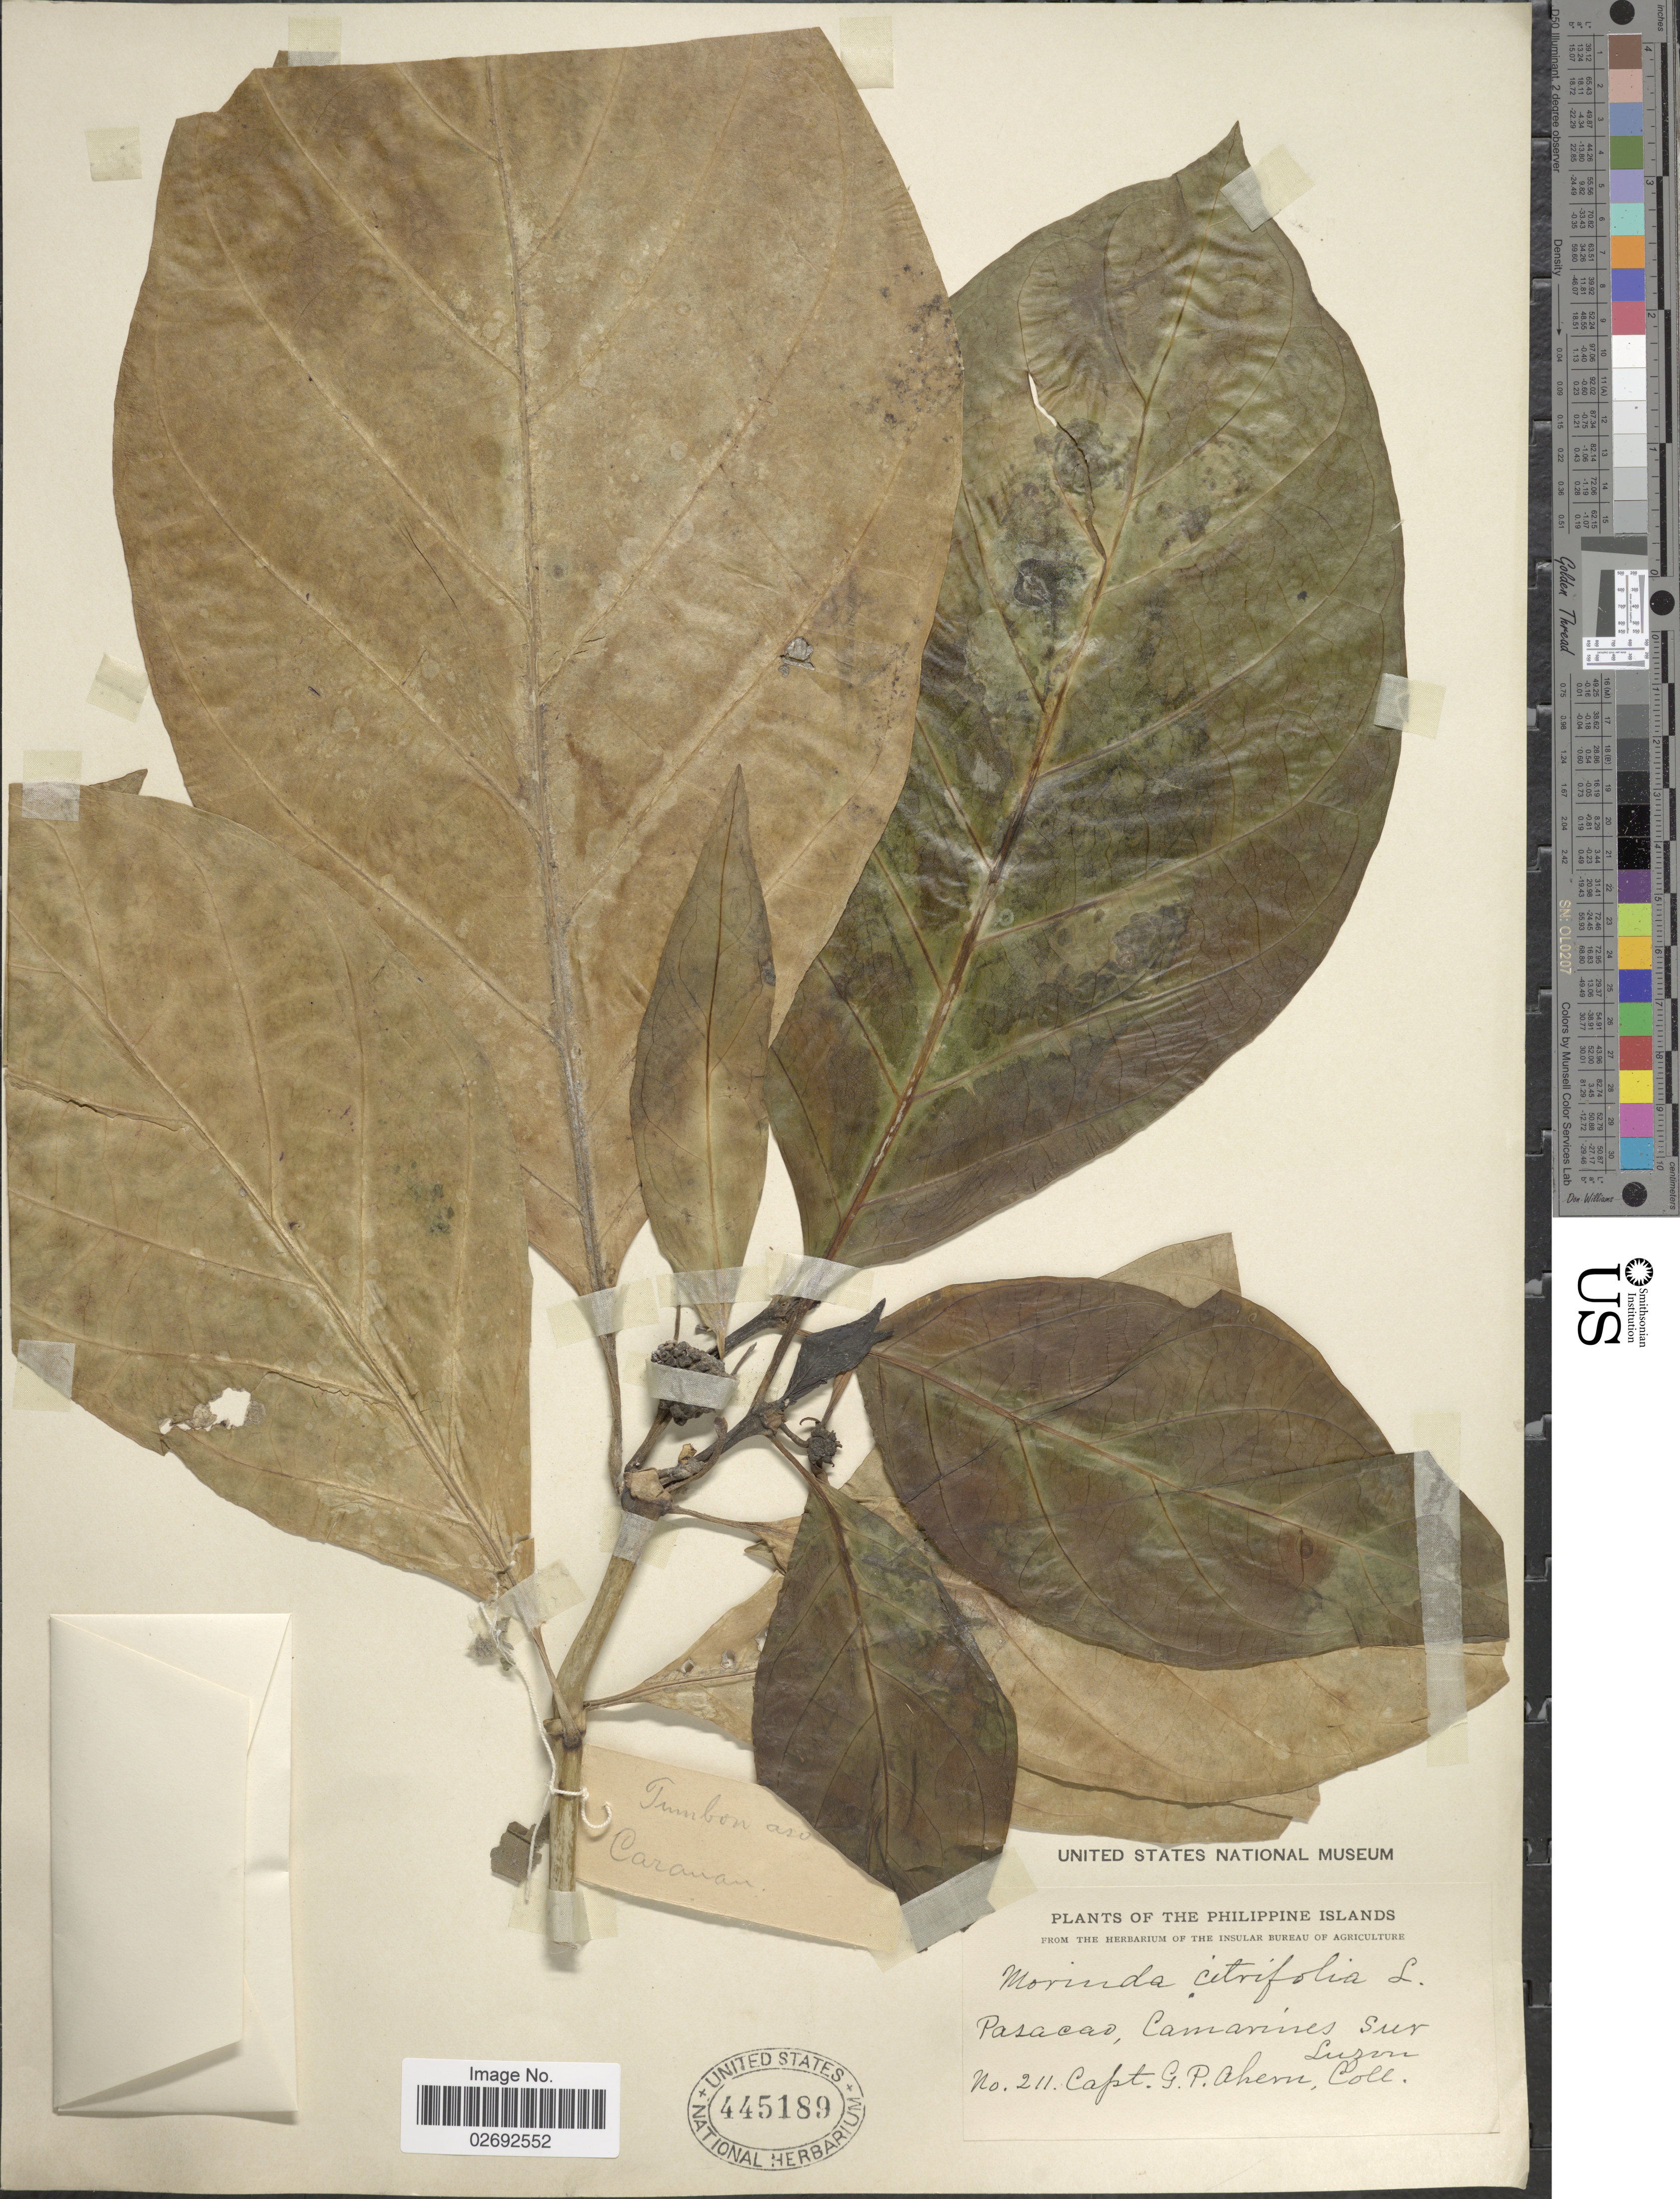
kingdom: Plantae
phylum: Tracheophyta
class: Magnoliopsida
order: Gentianales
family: Rubiaceae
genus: Morinda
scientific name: Morinda citrifolia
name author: L.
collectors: G. Ahern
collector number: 211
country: Philippines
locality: Pasacao, Camarines, Sur Luzon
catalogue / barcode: US 445189